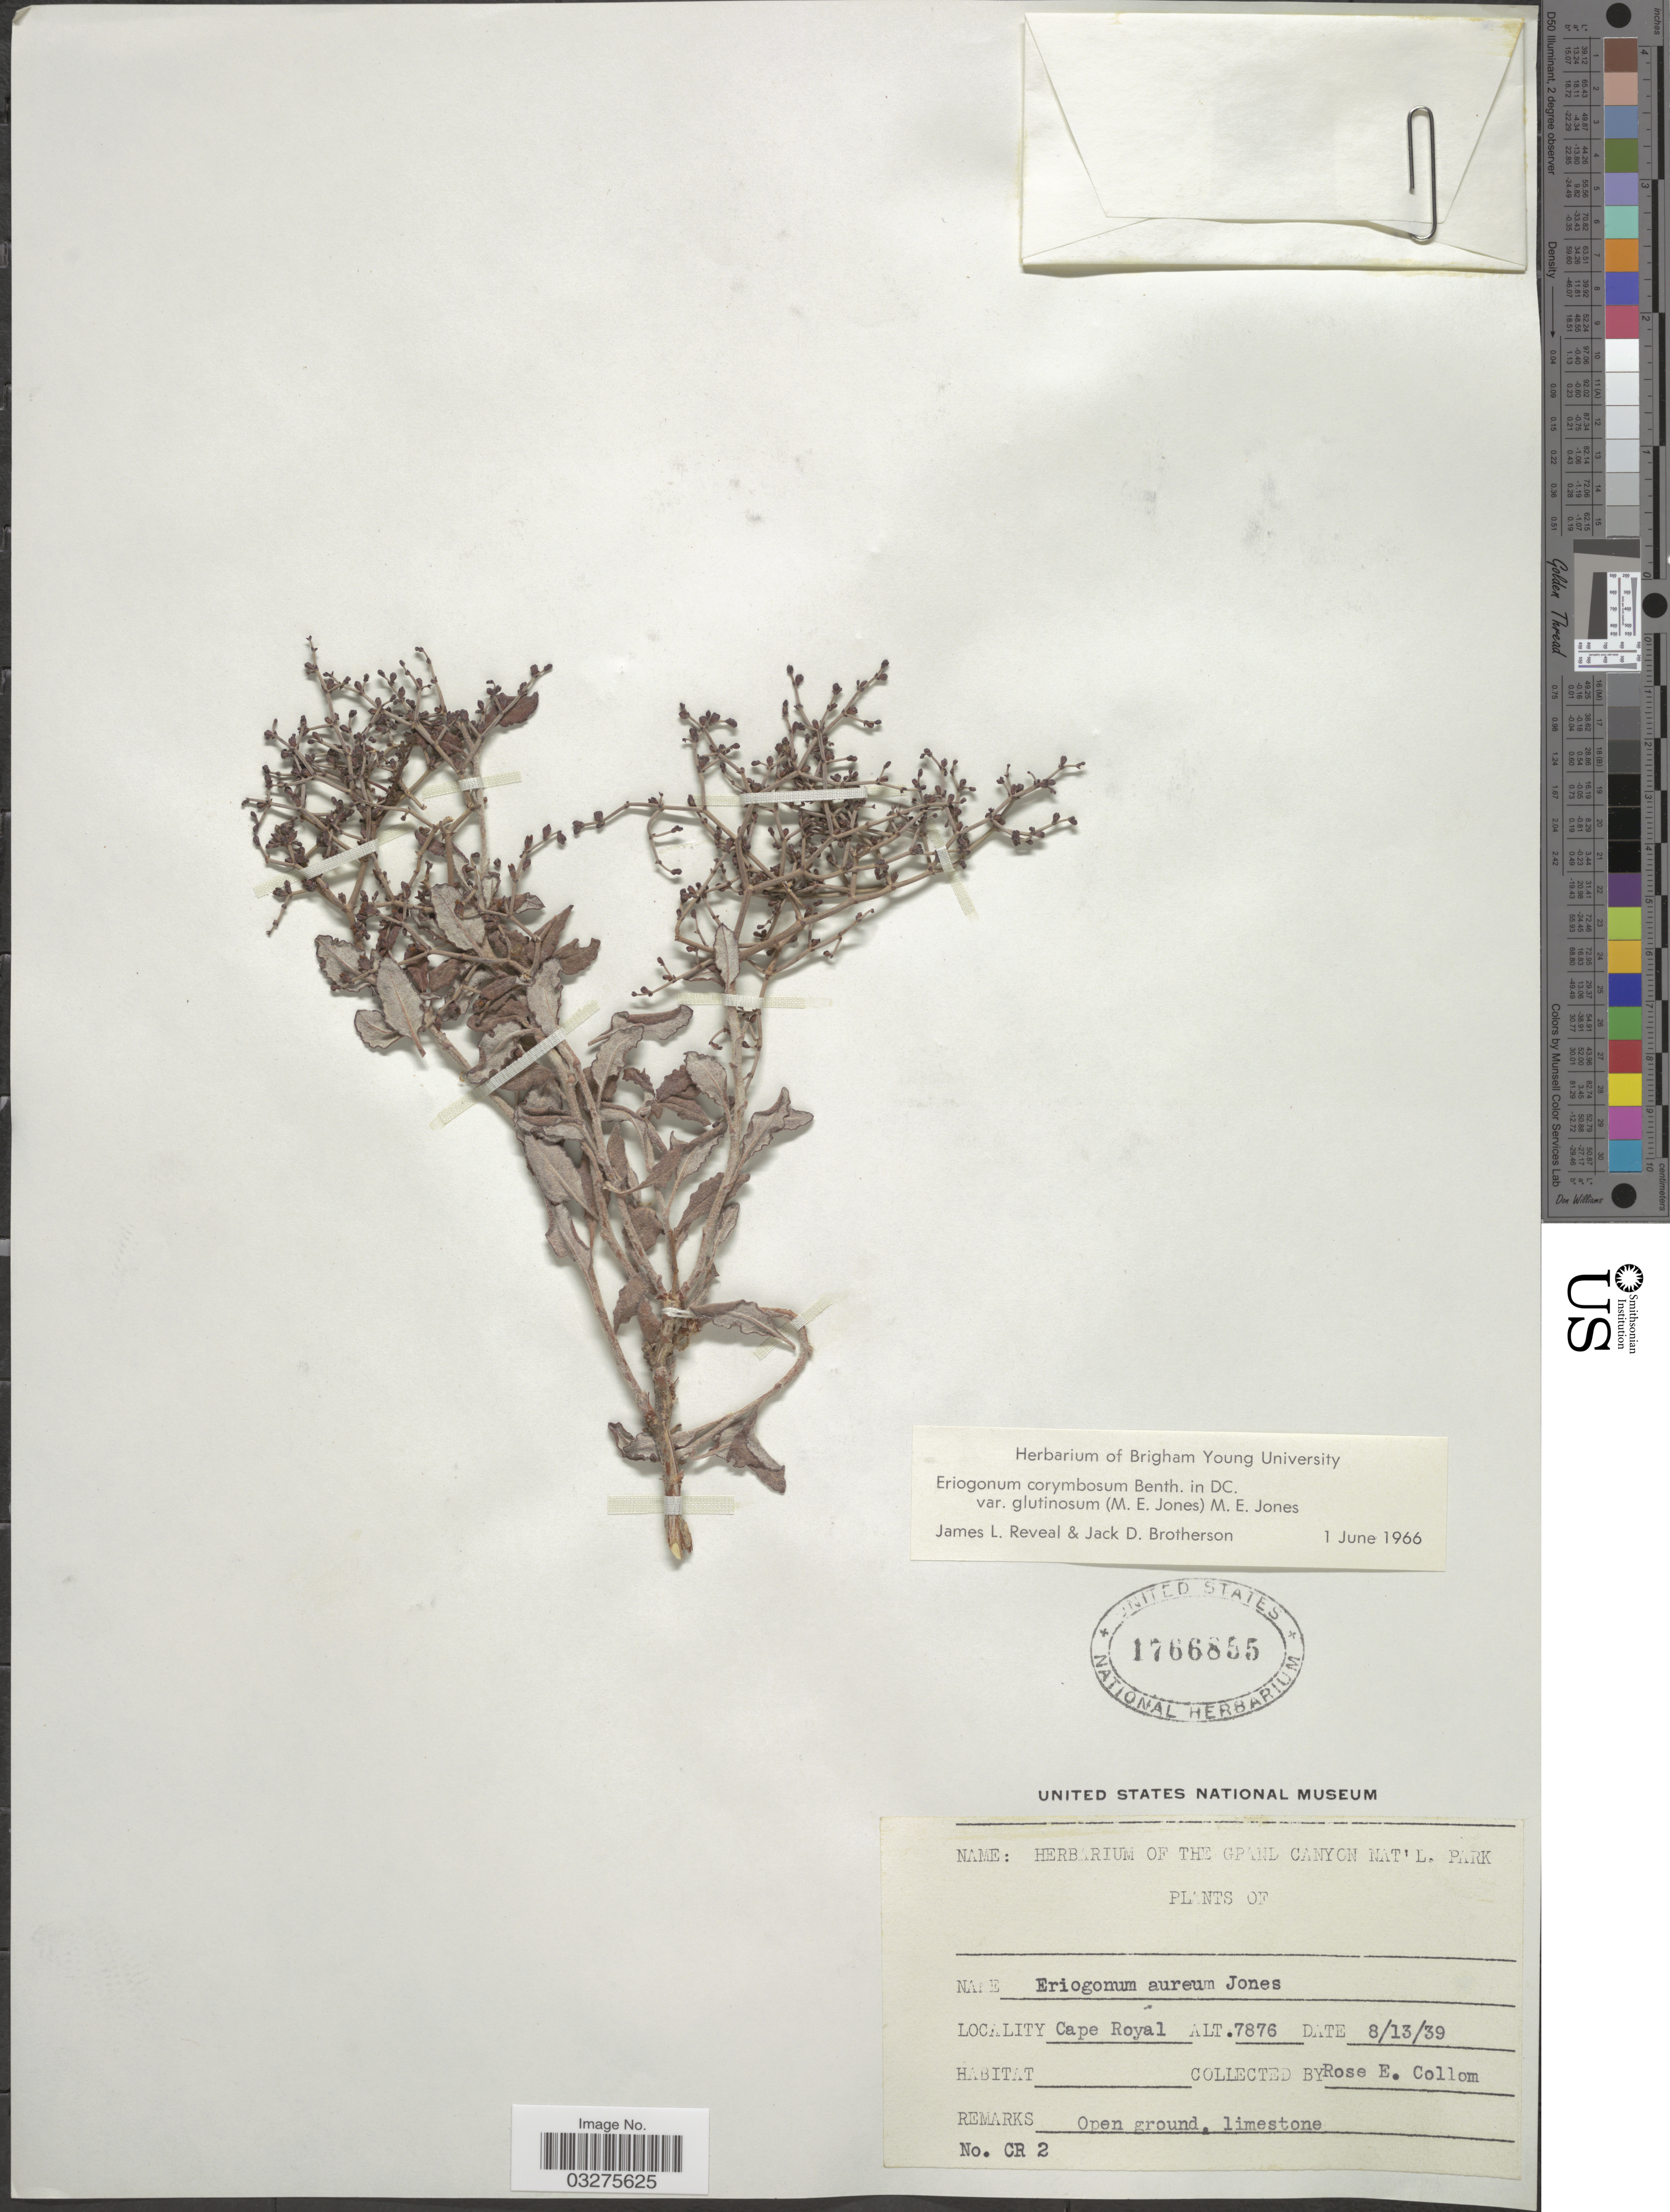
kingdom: Plantae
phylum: Tracheophyta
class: Magnoliopsida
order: Caryophyllales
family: Polygonaceae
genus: Eriogonum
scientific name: Eriogonum corymbosum var. glutinosum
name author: (M.E. Jones) M.E. Jones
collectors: R. E. Collom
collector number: CR 2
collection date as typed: Transcribed d/m/y: 13/8/39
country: United States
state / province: Arizona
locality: Cape Royal.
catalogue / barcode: US 1766855